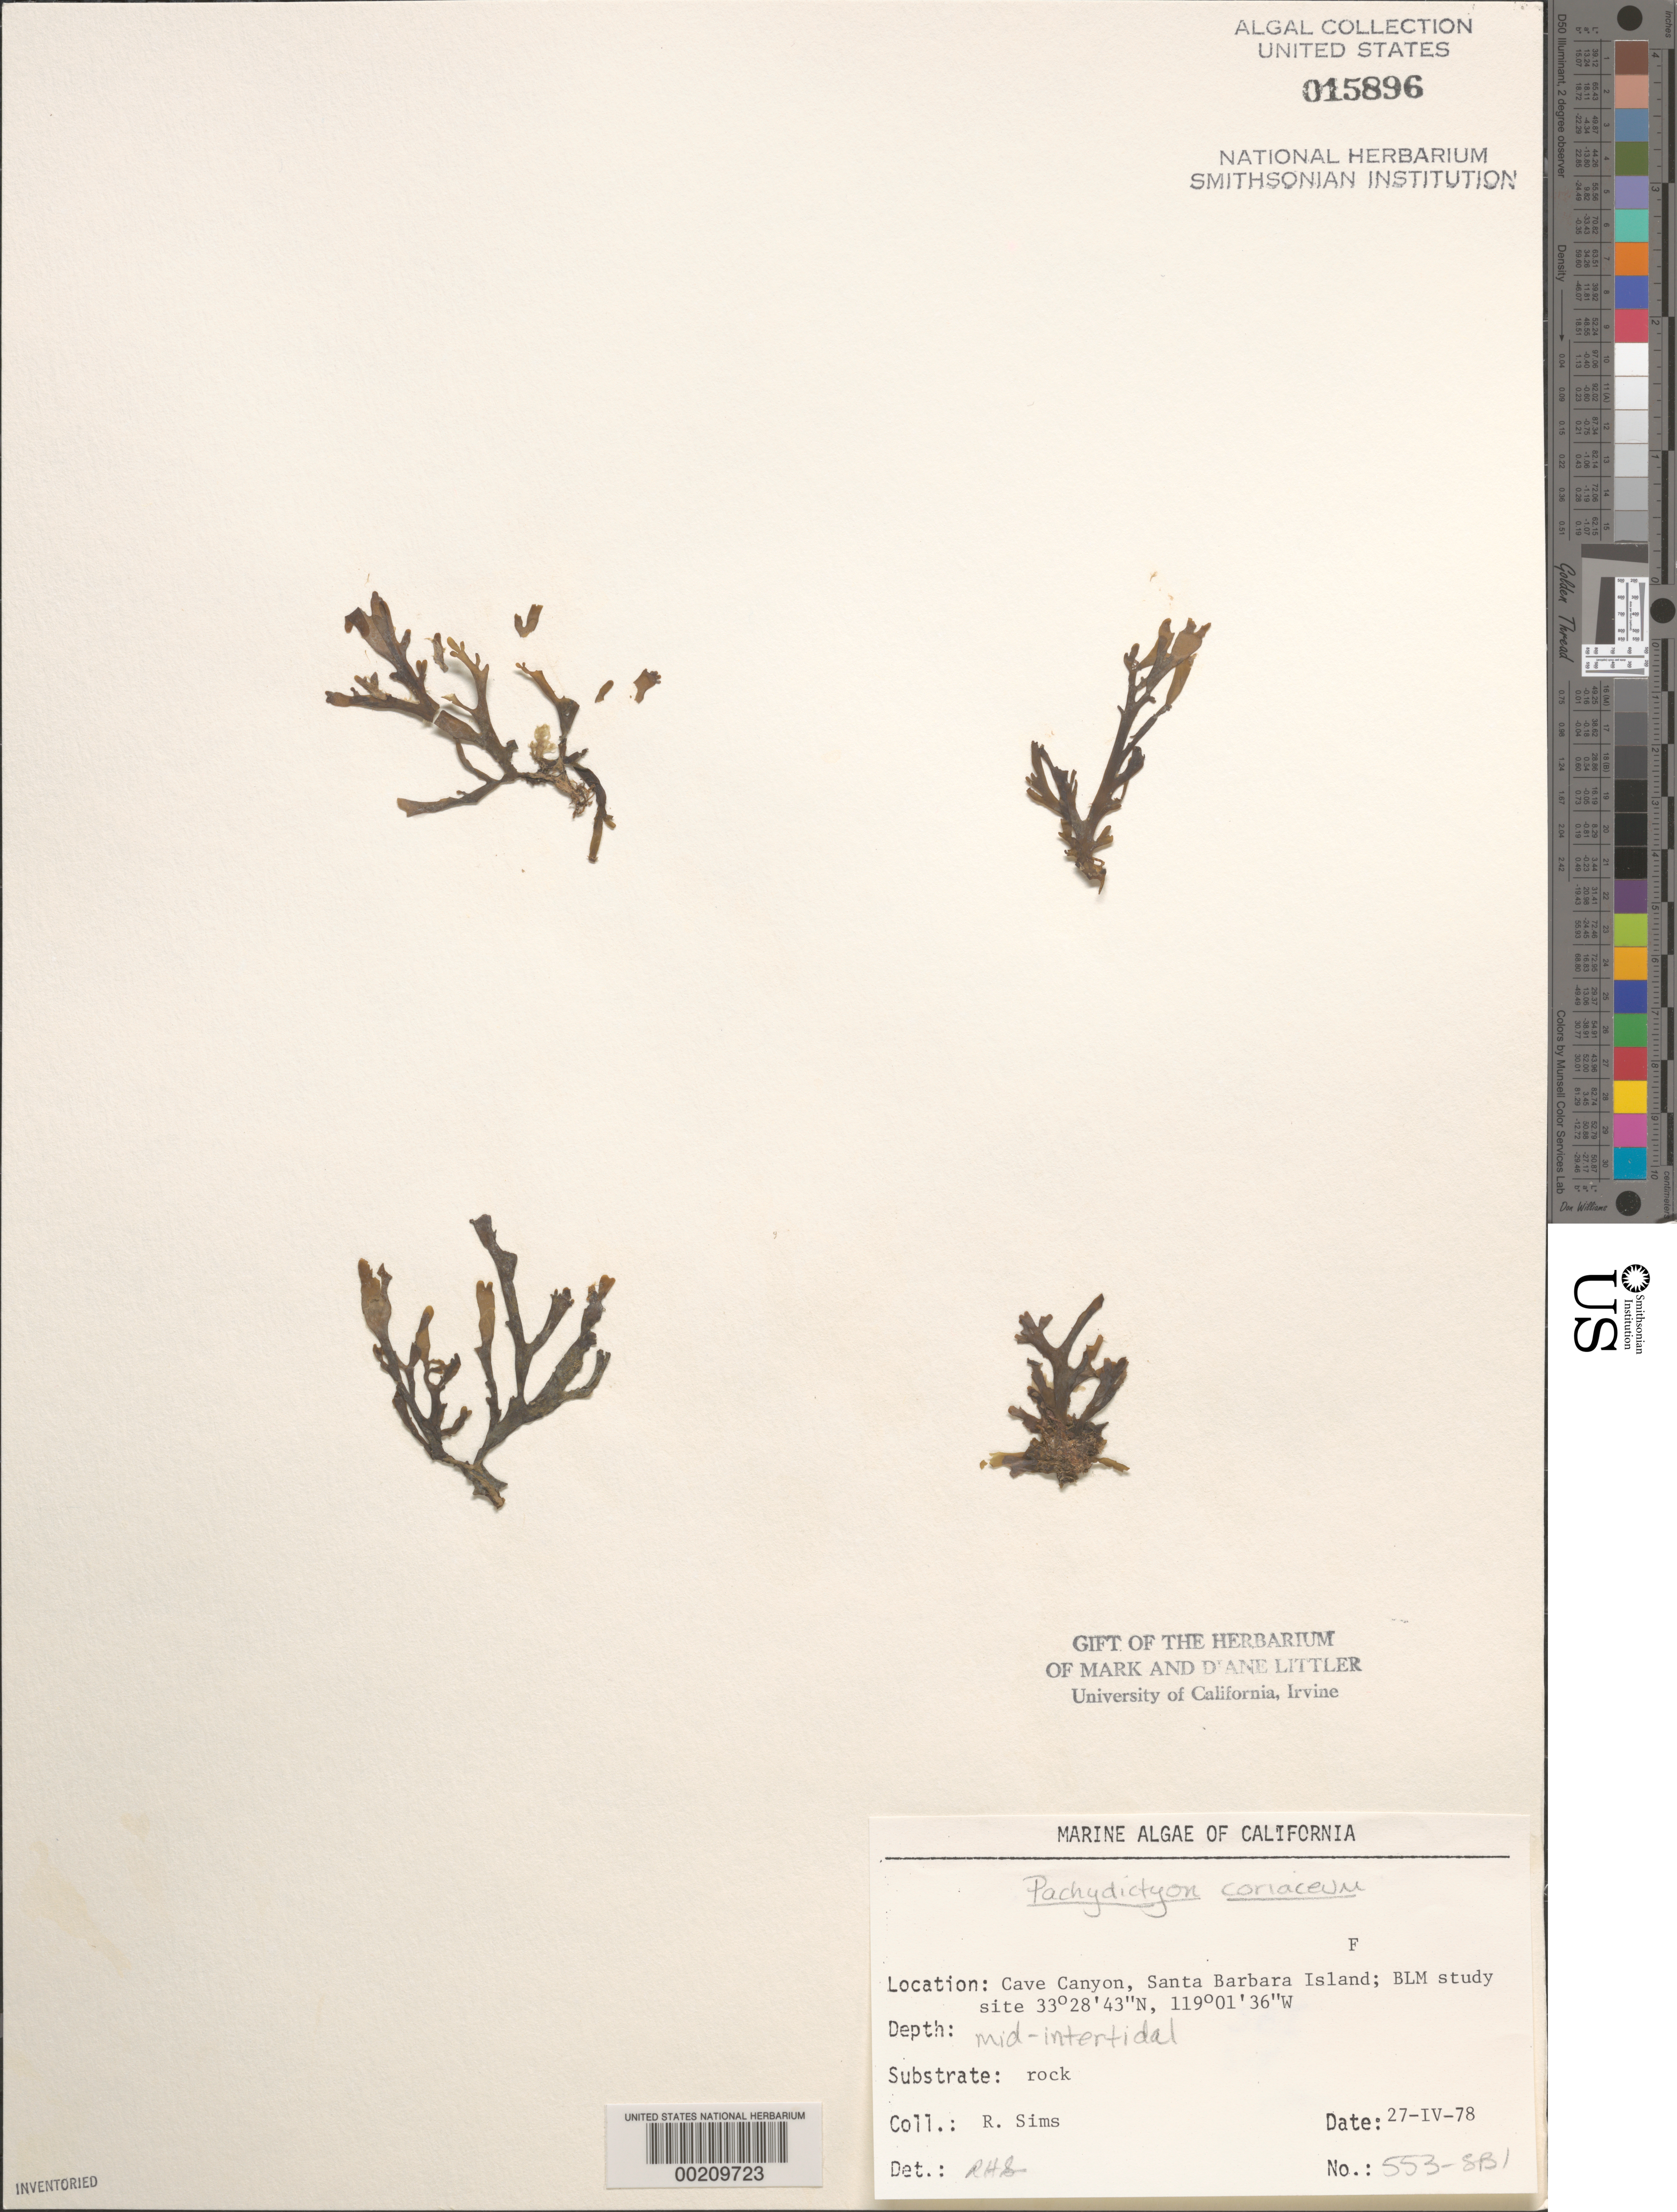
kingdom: Chromista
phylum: Ochrophyta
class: Phaeophyceae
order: Dictyotales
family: Dictyotaceae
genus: Pachydictyon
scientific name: Pachydictyon coriaceum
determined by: Sims, Robert H.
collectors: R. H. Sims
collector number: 553-SBI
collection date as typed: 27 Apr 1978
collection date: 1978-04-27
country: United States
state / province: California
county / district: Santa Barbara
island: Santa Barbara Island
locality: Cave Canyon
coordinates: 33 28' 43" N, 119 01' 36" W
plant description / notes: BLM-SOCALBIGHT Rocky Intertidal Survey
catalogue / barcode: US 15896